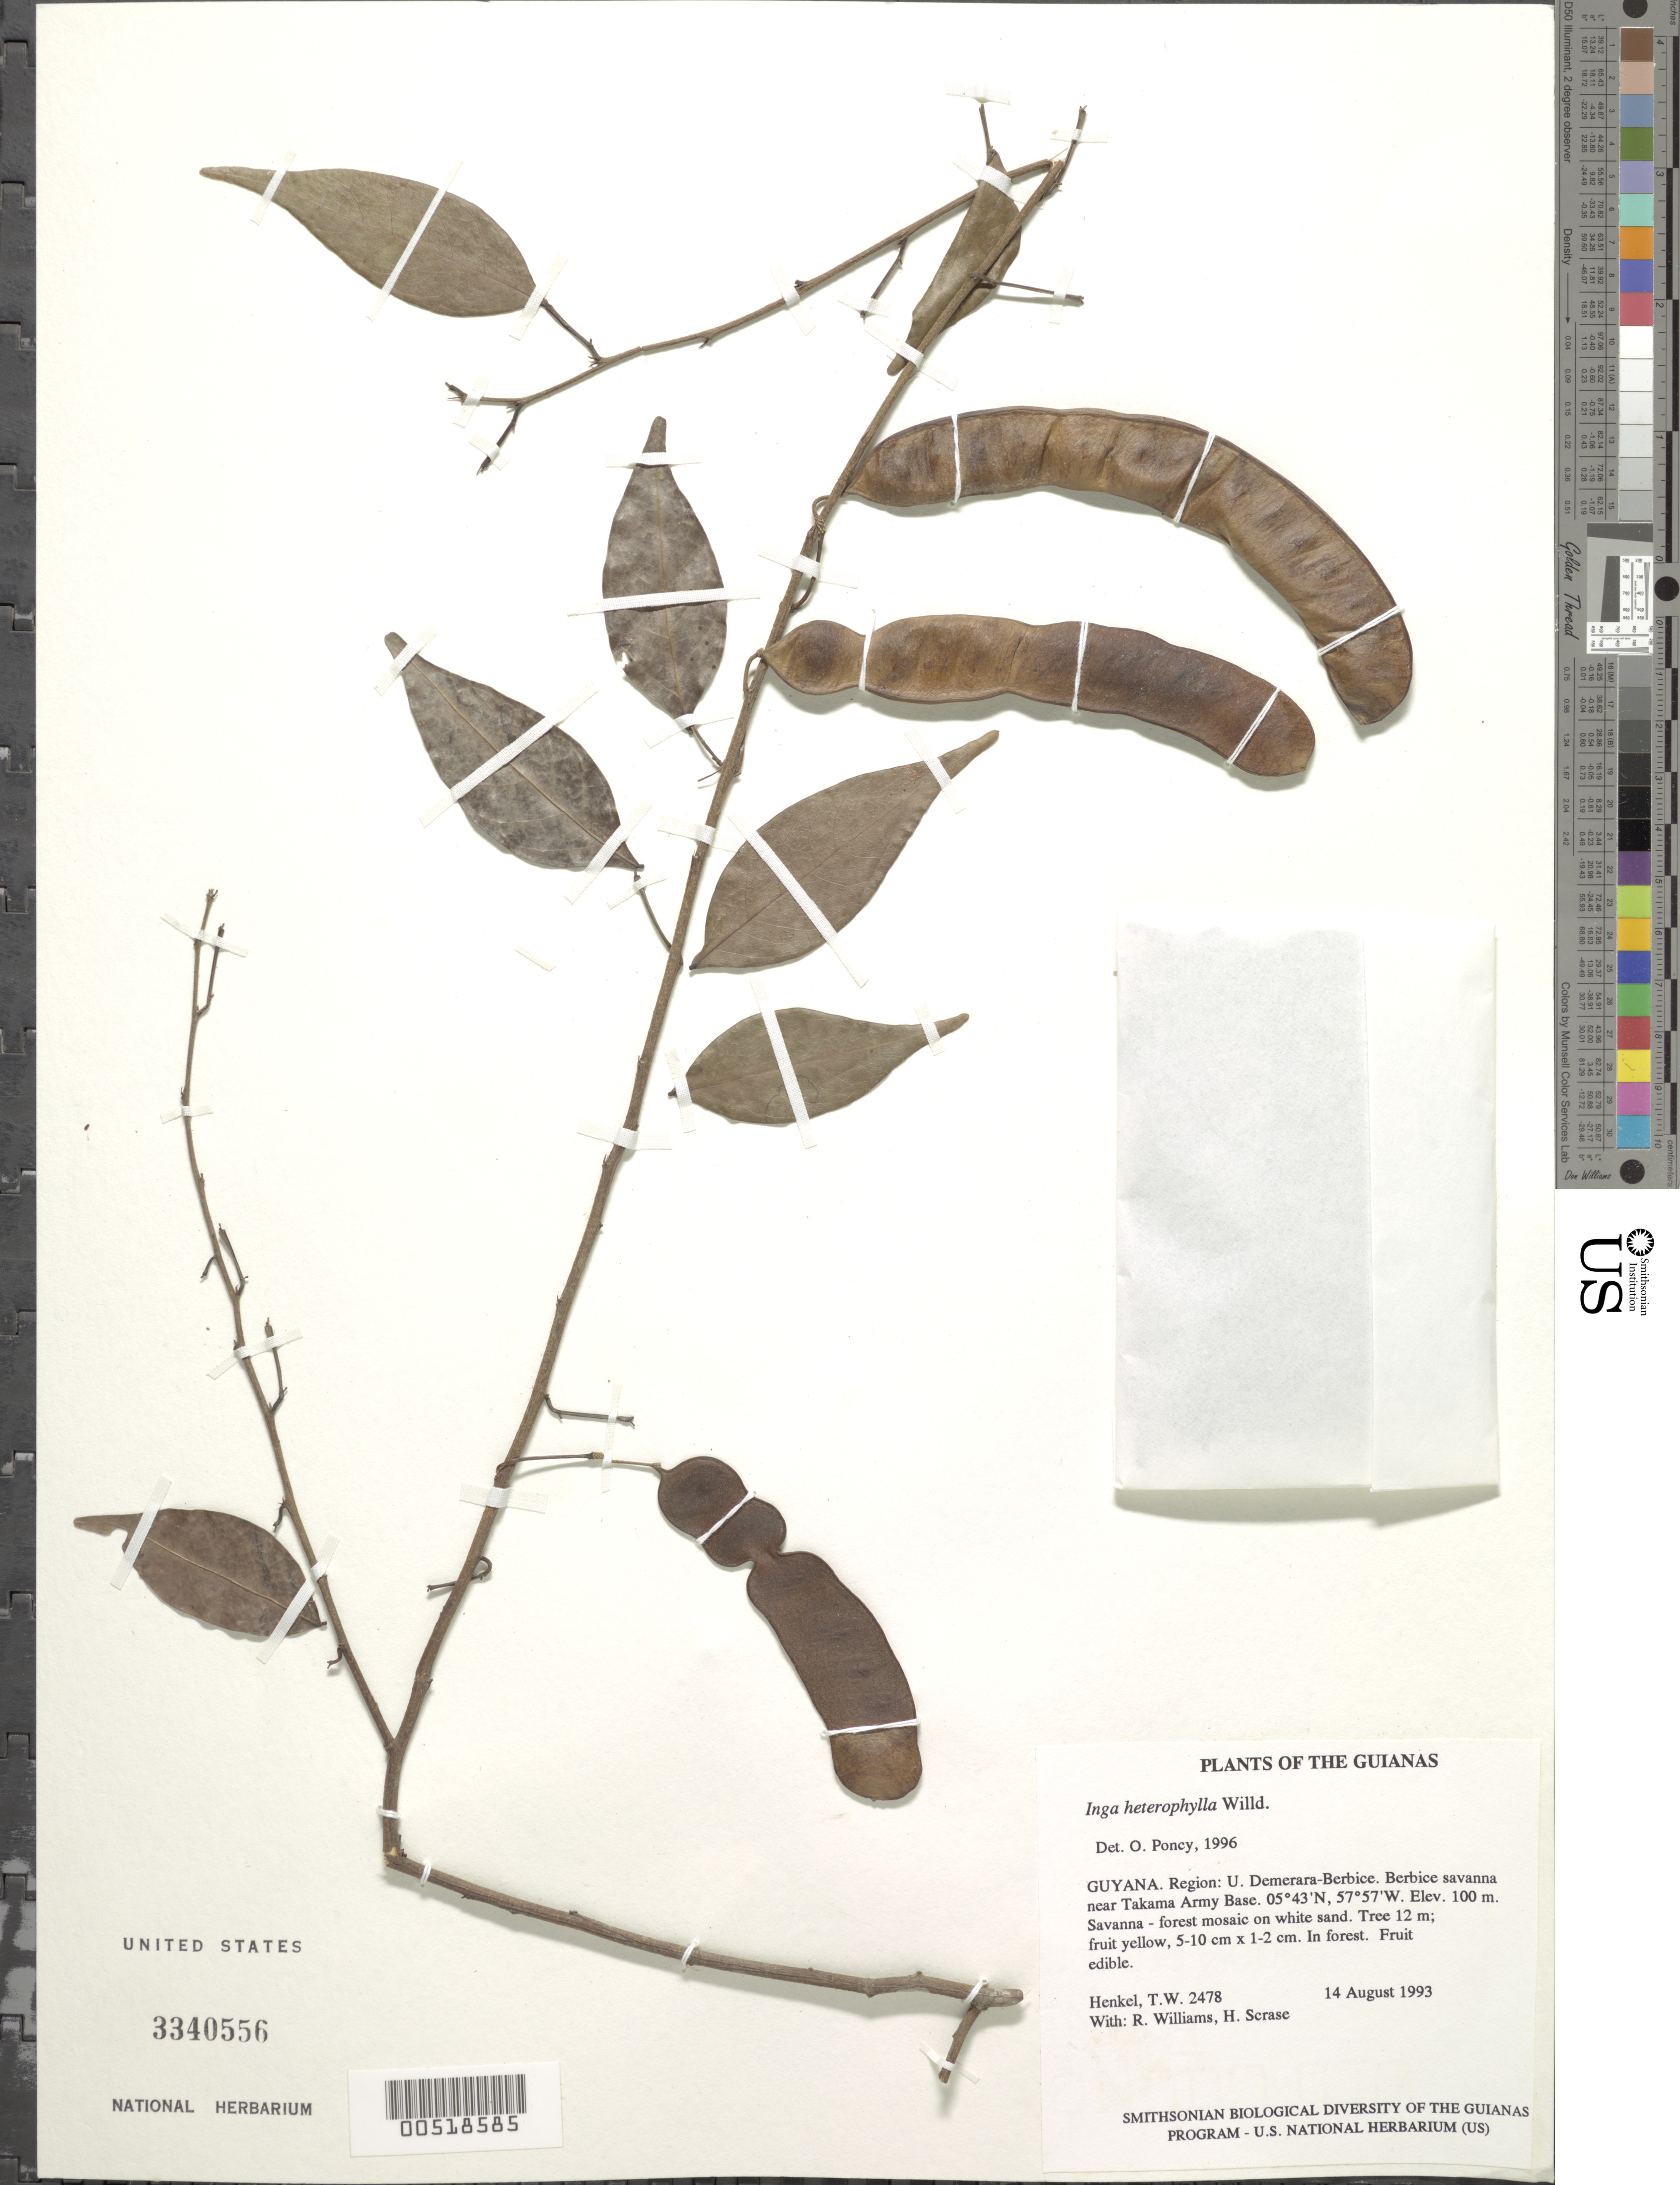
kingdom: Plantae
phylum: Tracheophyta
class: Magnoliopsida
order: Fabales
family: Fabaceae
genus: Inga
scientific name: Inga heterophylla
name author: Willd.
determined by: Poncy, O.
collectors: T. Henkel, R. Williams & H. Scrase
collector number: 2478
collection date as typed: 14 August 1993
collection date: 1993-08-14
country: Guyana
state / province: U. Demerara-Berbice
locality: Berbice savanna near Takama Army Base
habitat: Savanna - forest mosaic on white sand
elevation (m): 100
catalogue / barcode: US 3340556